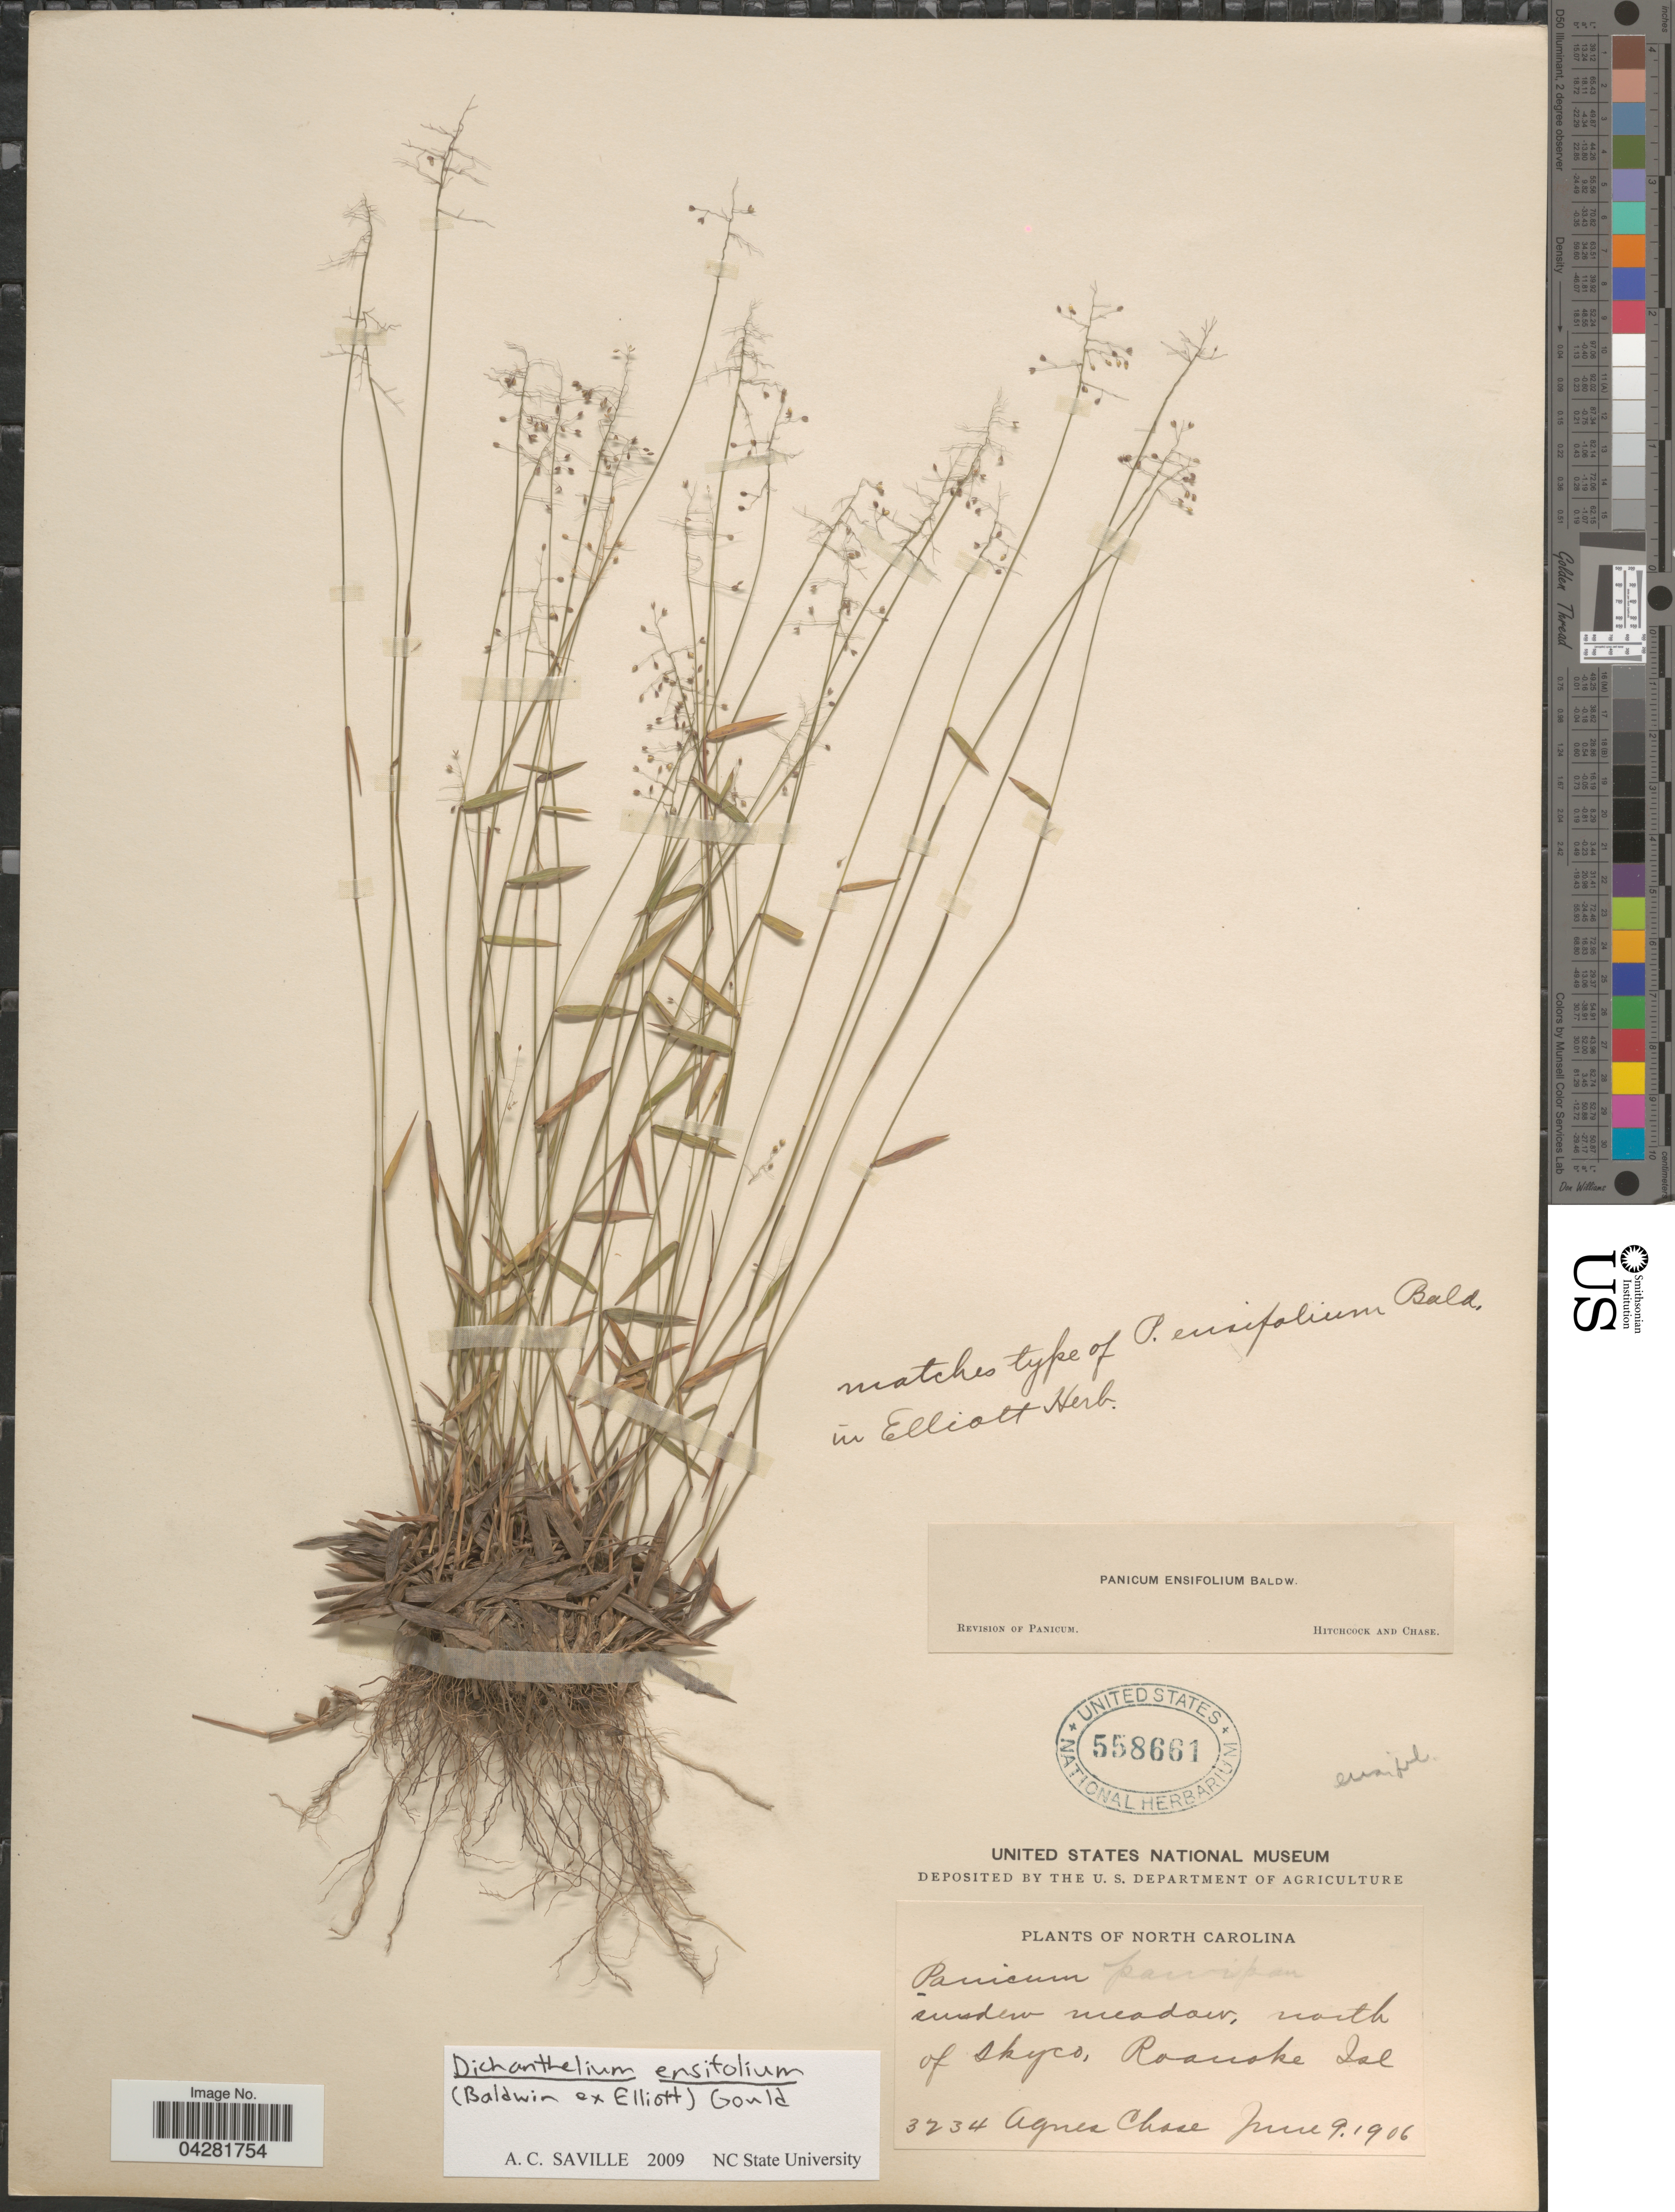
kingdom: Plantae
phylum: Tracheophyta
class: Liliopsida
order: Poales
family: Poaceae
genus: Dichanthelium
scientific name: Dichanthelium ensifolium var. ensifolium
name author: (Baldwin ex Elliot) Gould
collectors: A. Chase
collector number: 3234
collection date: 1906-06-09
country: United States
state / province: North Carolina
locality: North of Skyco, Roanoke Isl.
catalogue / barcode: US 558661